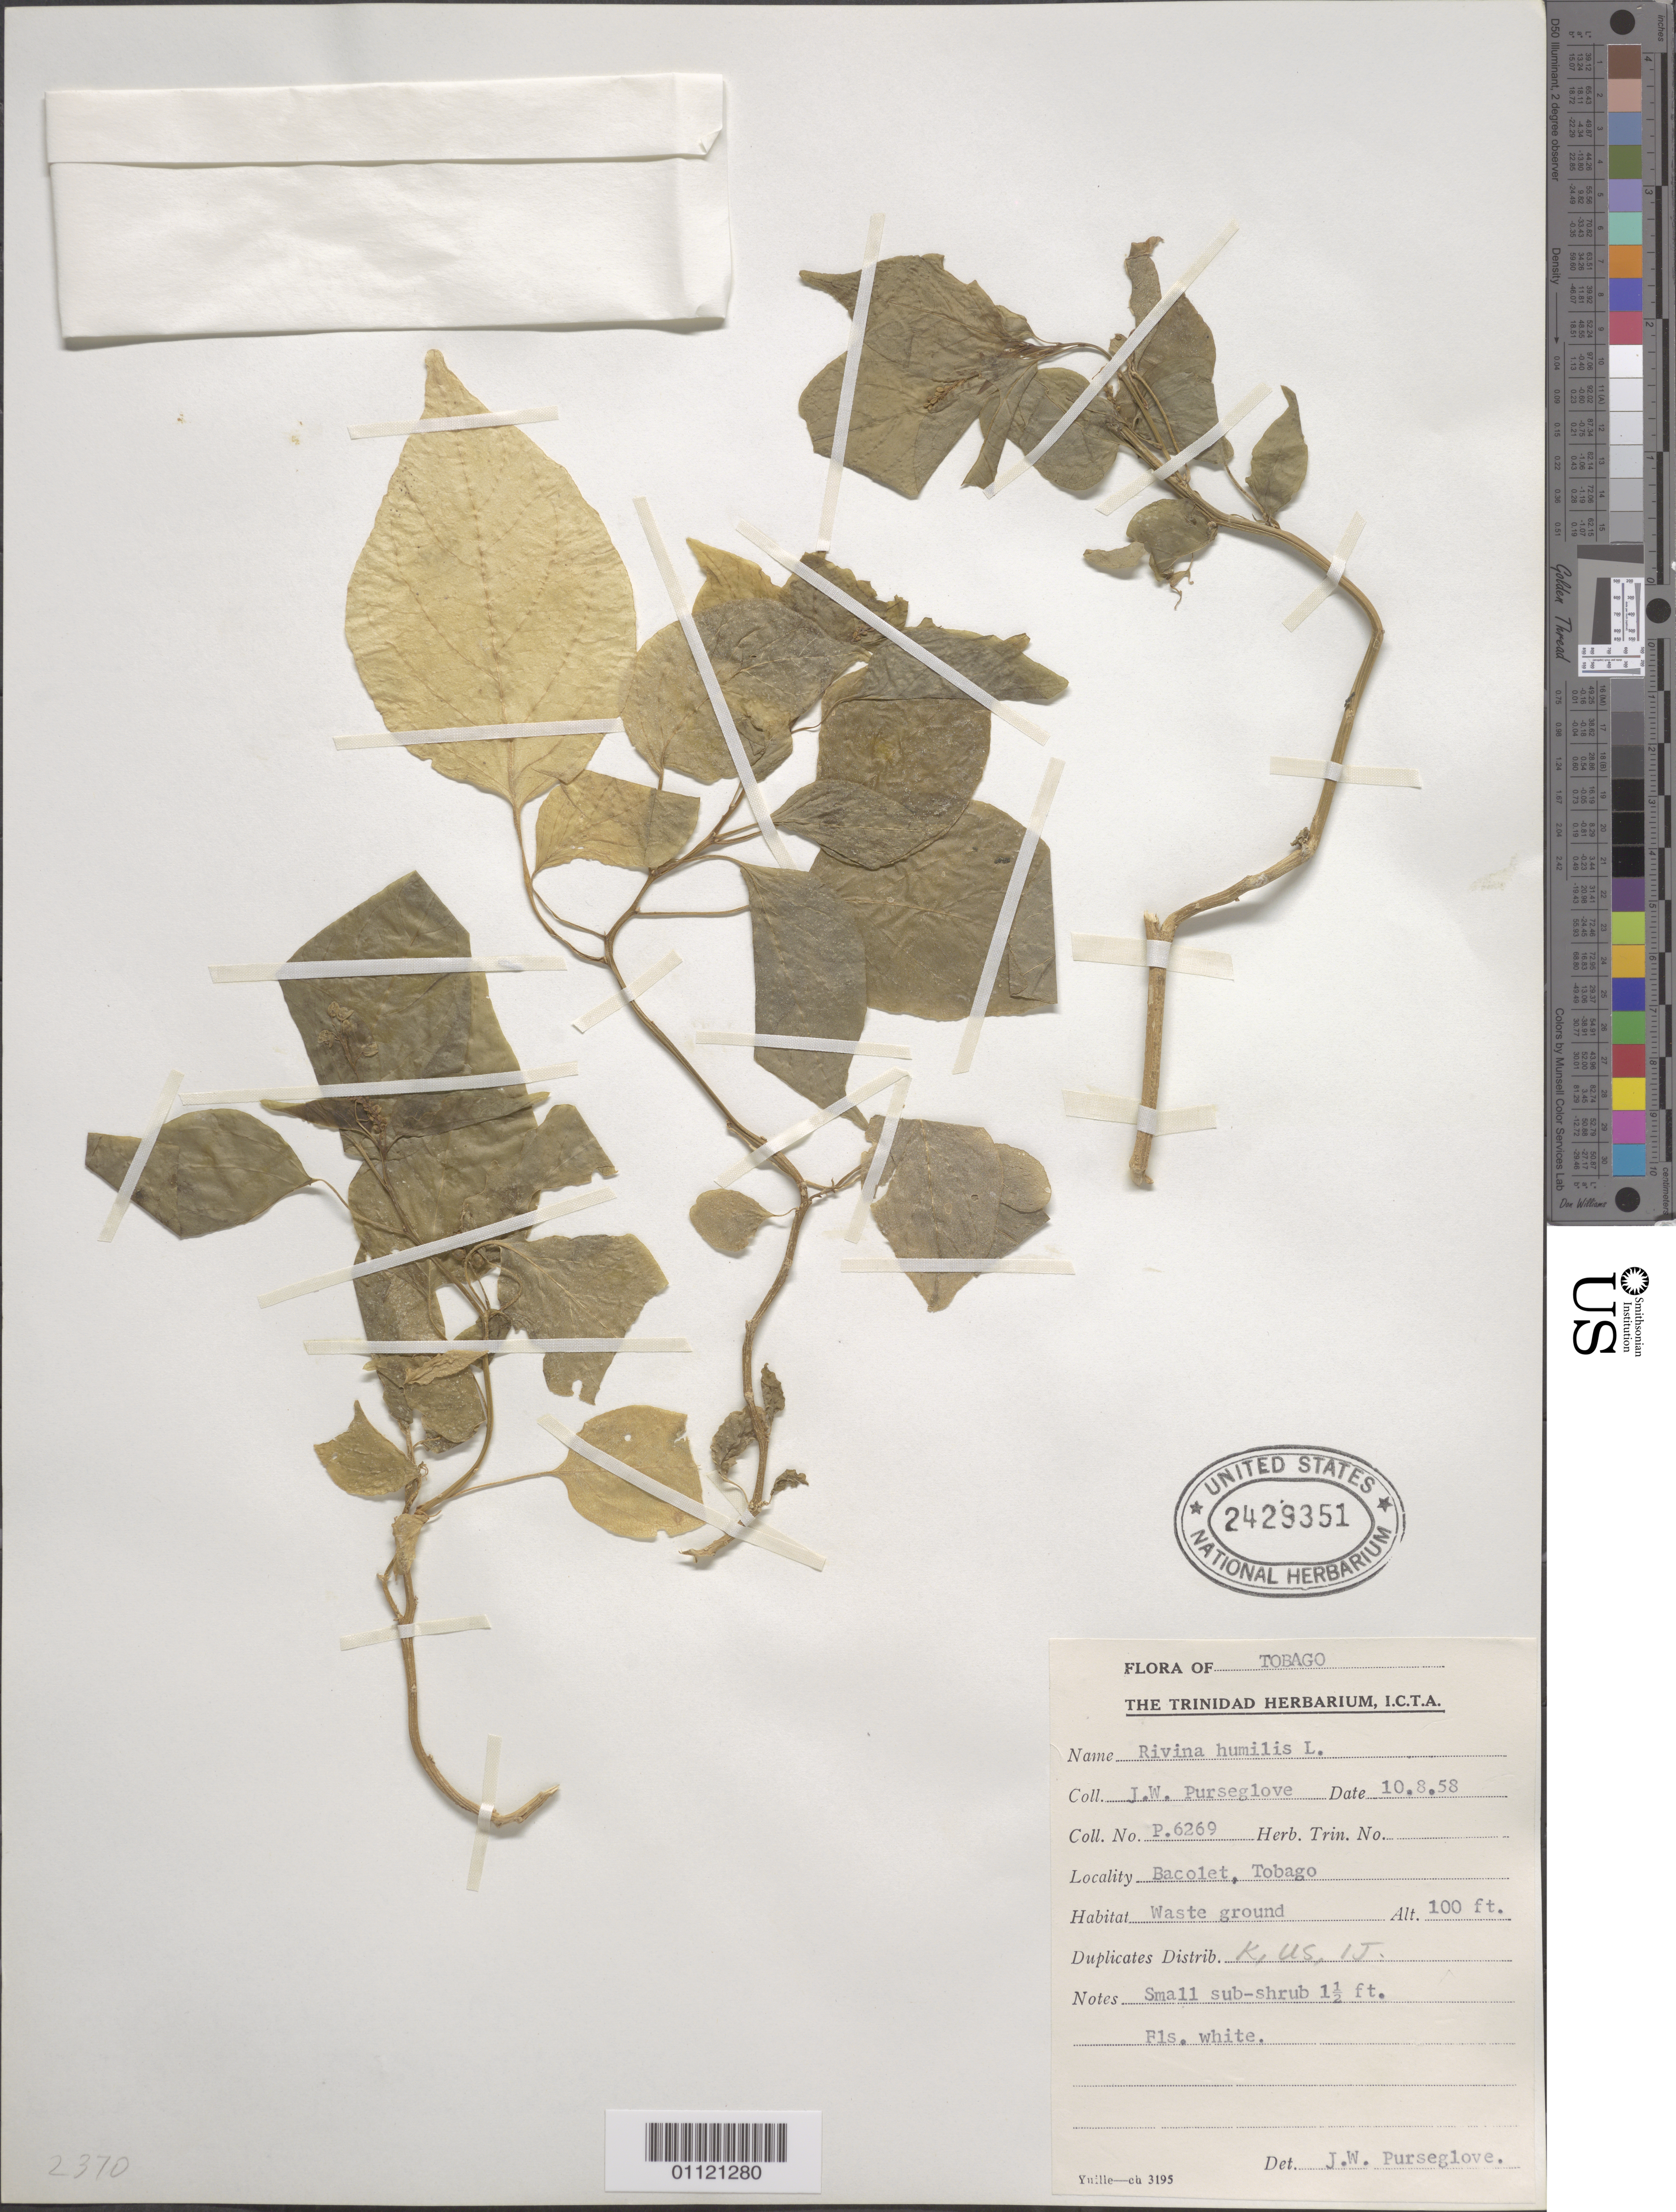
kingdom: Plantae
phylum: Tracheophyta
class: Magnoliopsida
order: Caryophyllales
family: Phytolaccaceae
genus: Rivina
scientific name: Rivina humilis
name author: L.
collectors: J. Purseglove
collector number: P.6269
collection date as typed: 10 Aug 1958 or 08 Oct 1958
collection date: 1958-08-10 or 1958-10-08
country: Trinidad and Tobago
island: Tobago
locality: Bacolet: Waste ground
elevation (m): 30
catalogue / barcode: US 2429351